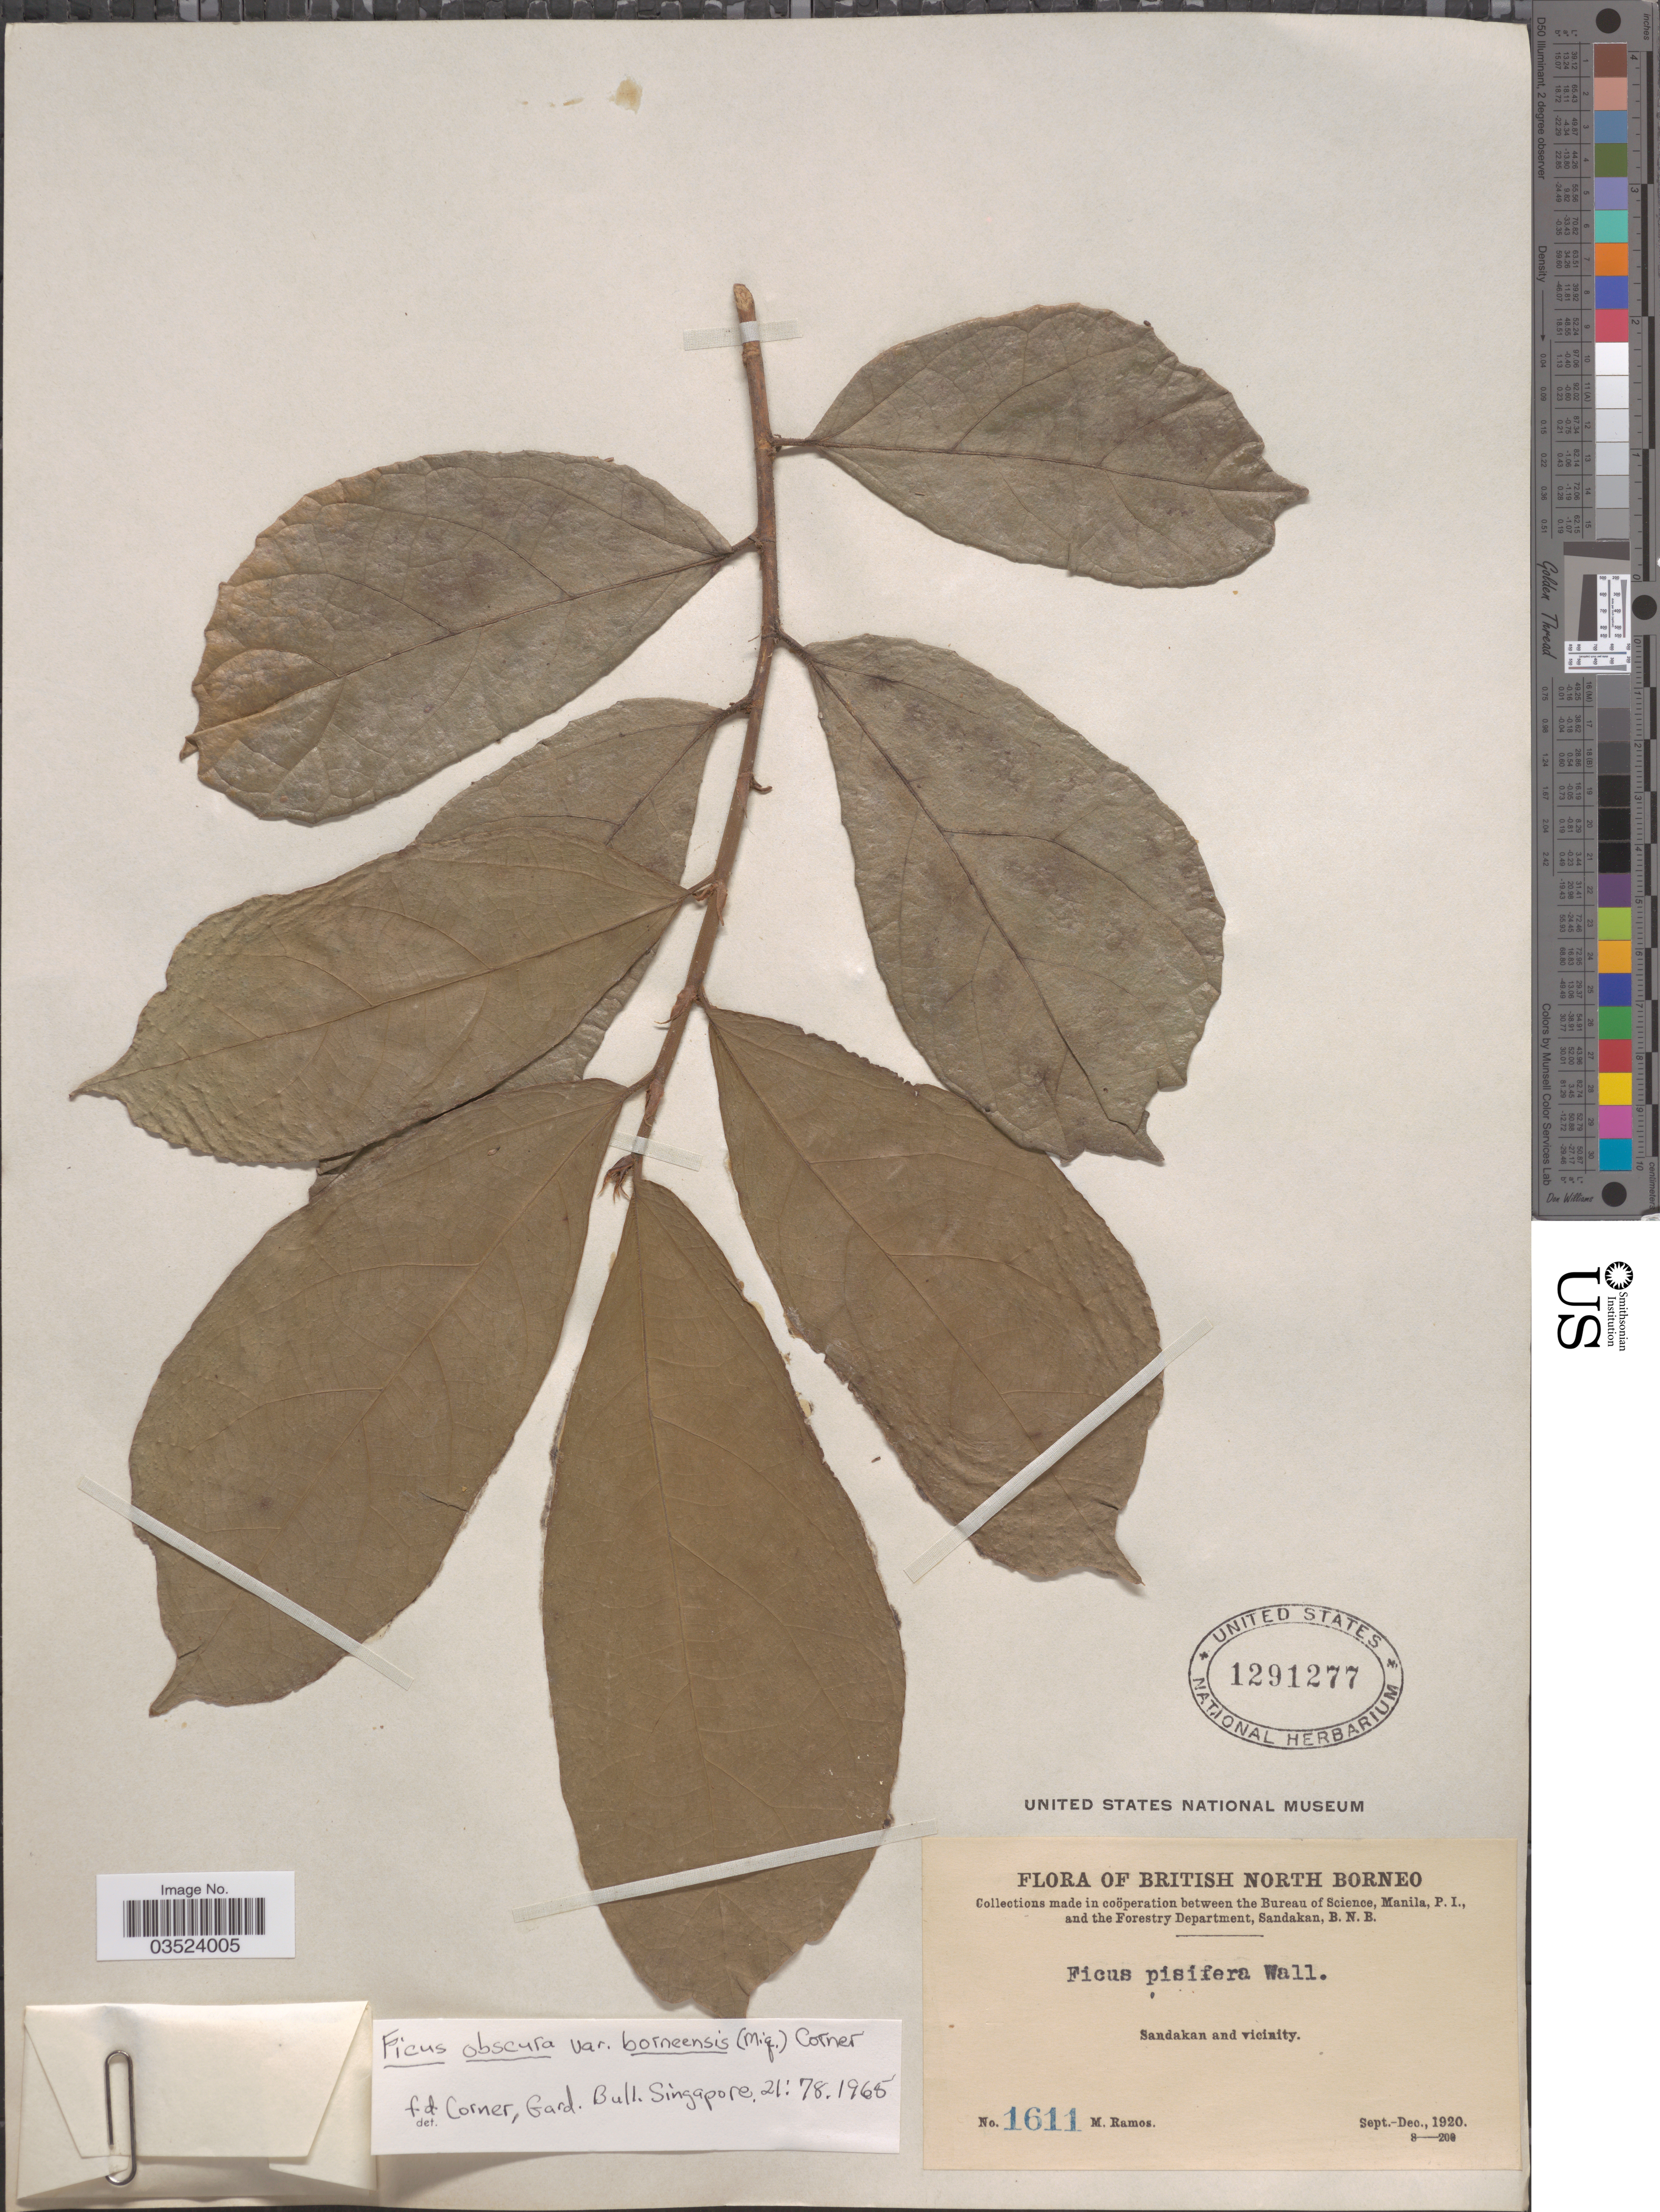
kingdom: Plantae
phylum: Tracheophyta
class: Magnoliopsida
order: Rosales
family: Moraceae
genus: Ficus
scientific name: Ficus obscura var. borneensis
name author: (Miq.) Corner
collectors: M. Ramos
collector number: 1611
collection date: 1920-09/1920-12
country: Malaysia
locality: British North Borneo. Sandakan and vicinity.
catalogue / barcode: US 1291277